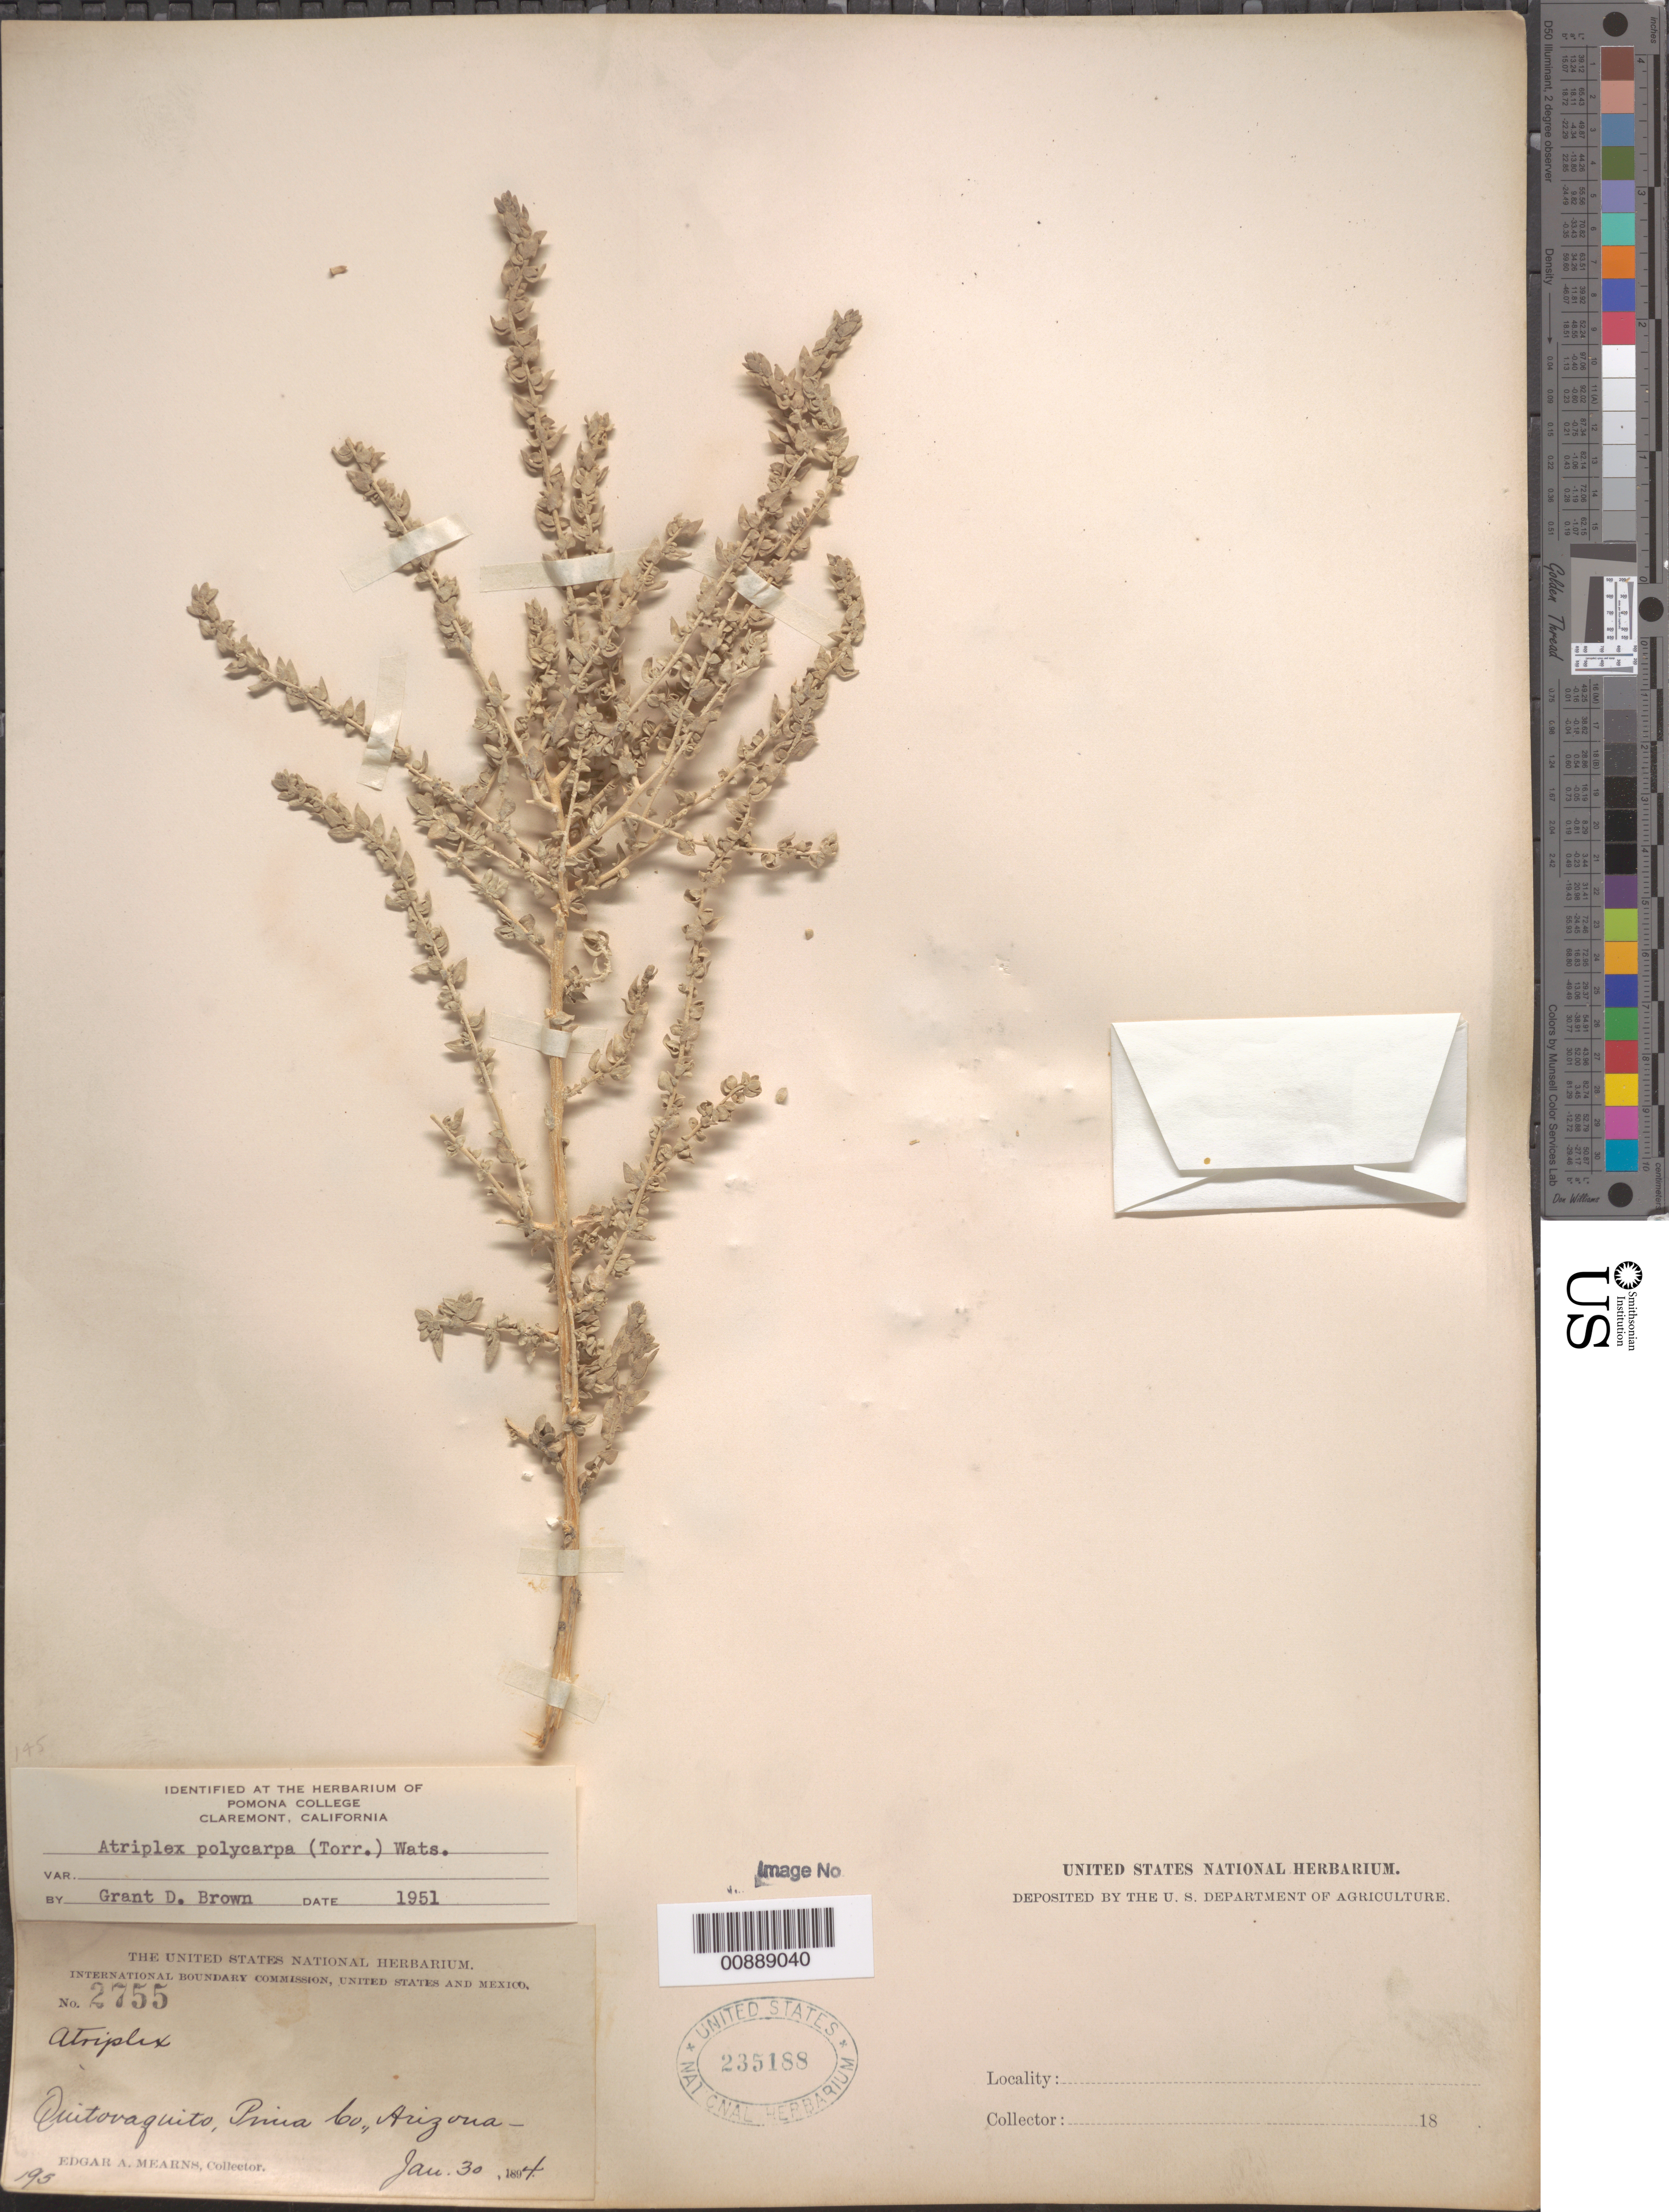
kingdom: Plantae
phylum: Tracheophyta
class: Magnoliopsida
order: Caryophyllales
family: Amaranthaceae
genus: Atriplex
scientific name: Atriplex polycarpa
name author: (Torr.) S. Watson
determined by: Brown, G. D.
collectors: E. A. Mearns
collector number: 2755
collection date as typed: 30 Jan 1894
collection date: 1894-01-30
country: United States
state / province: Arizona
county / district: Pima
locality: Quitovaquito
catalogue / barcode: US 235188